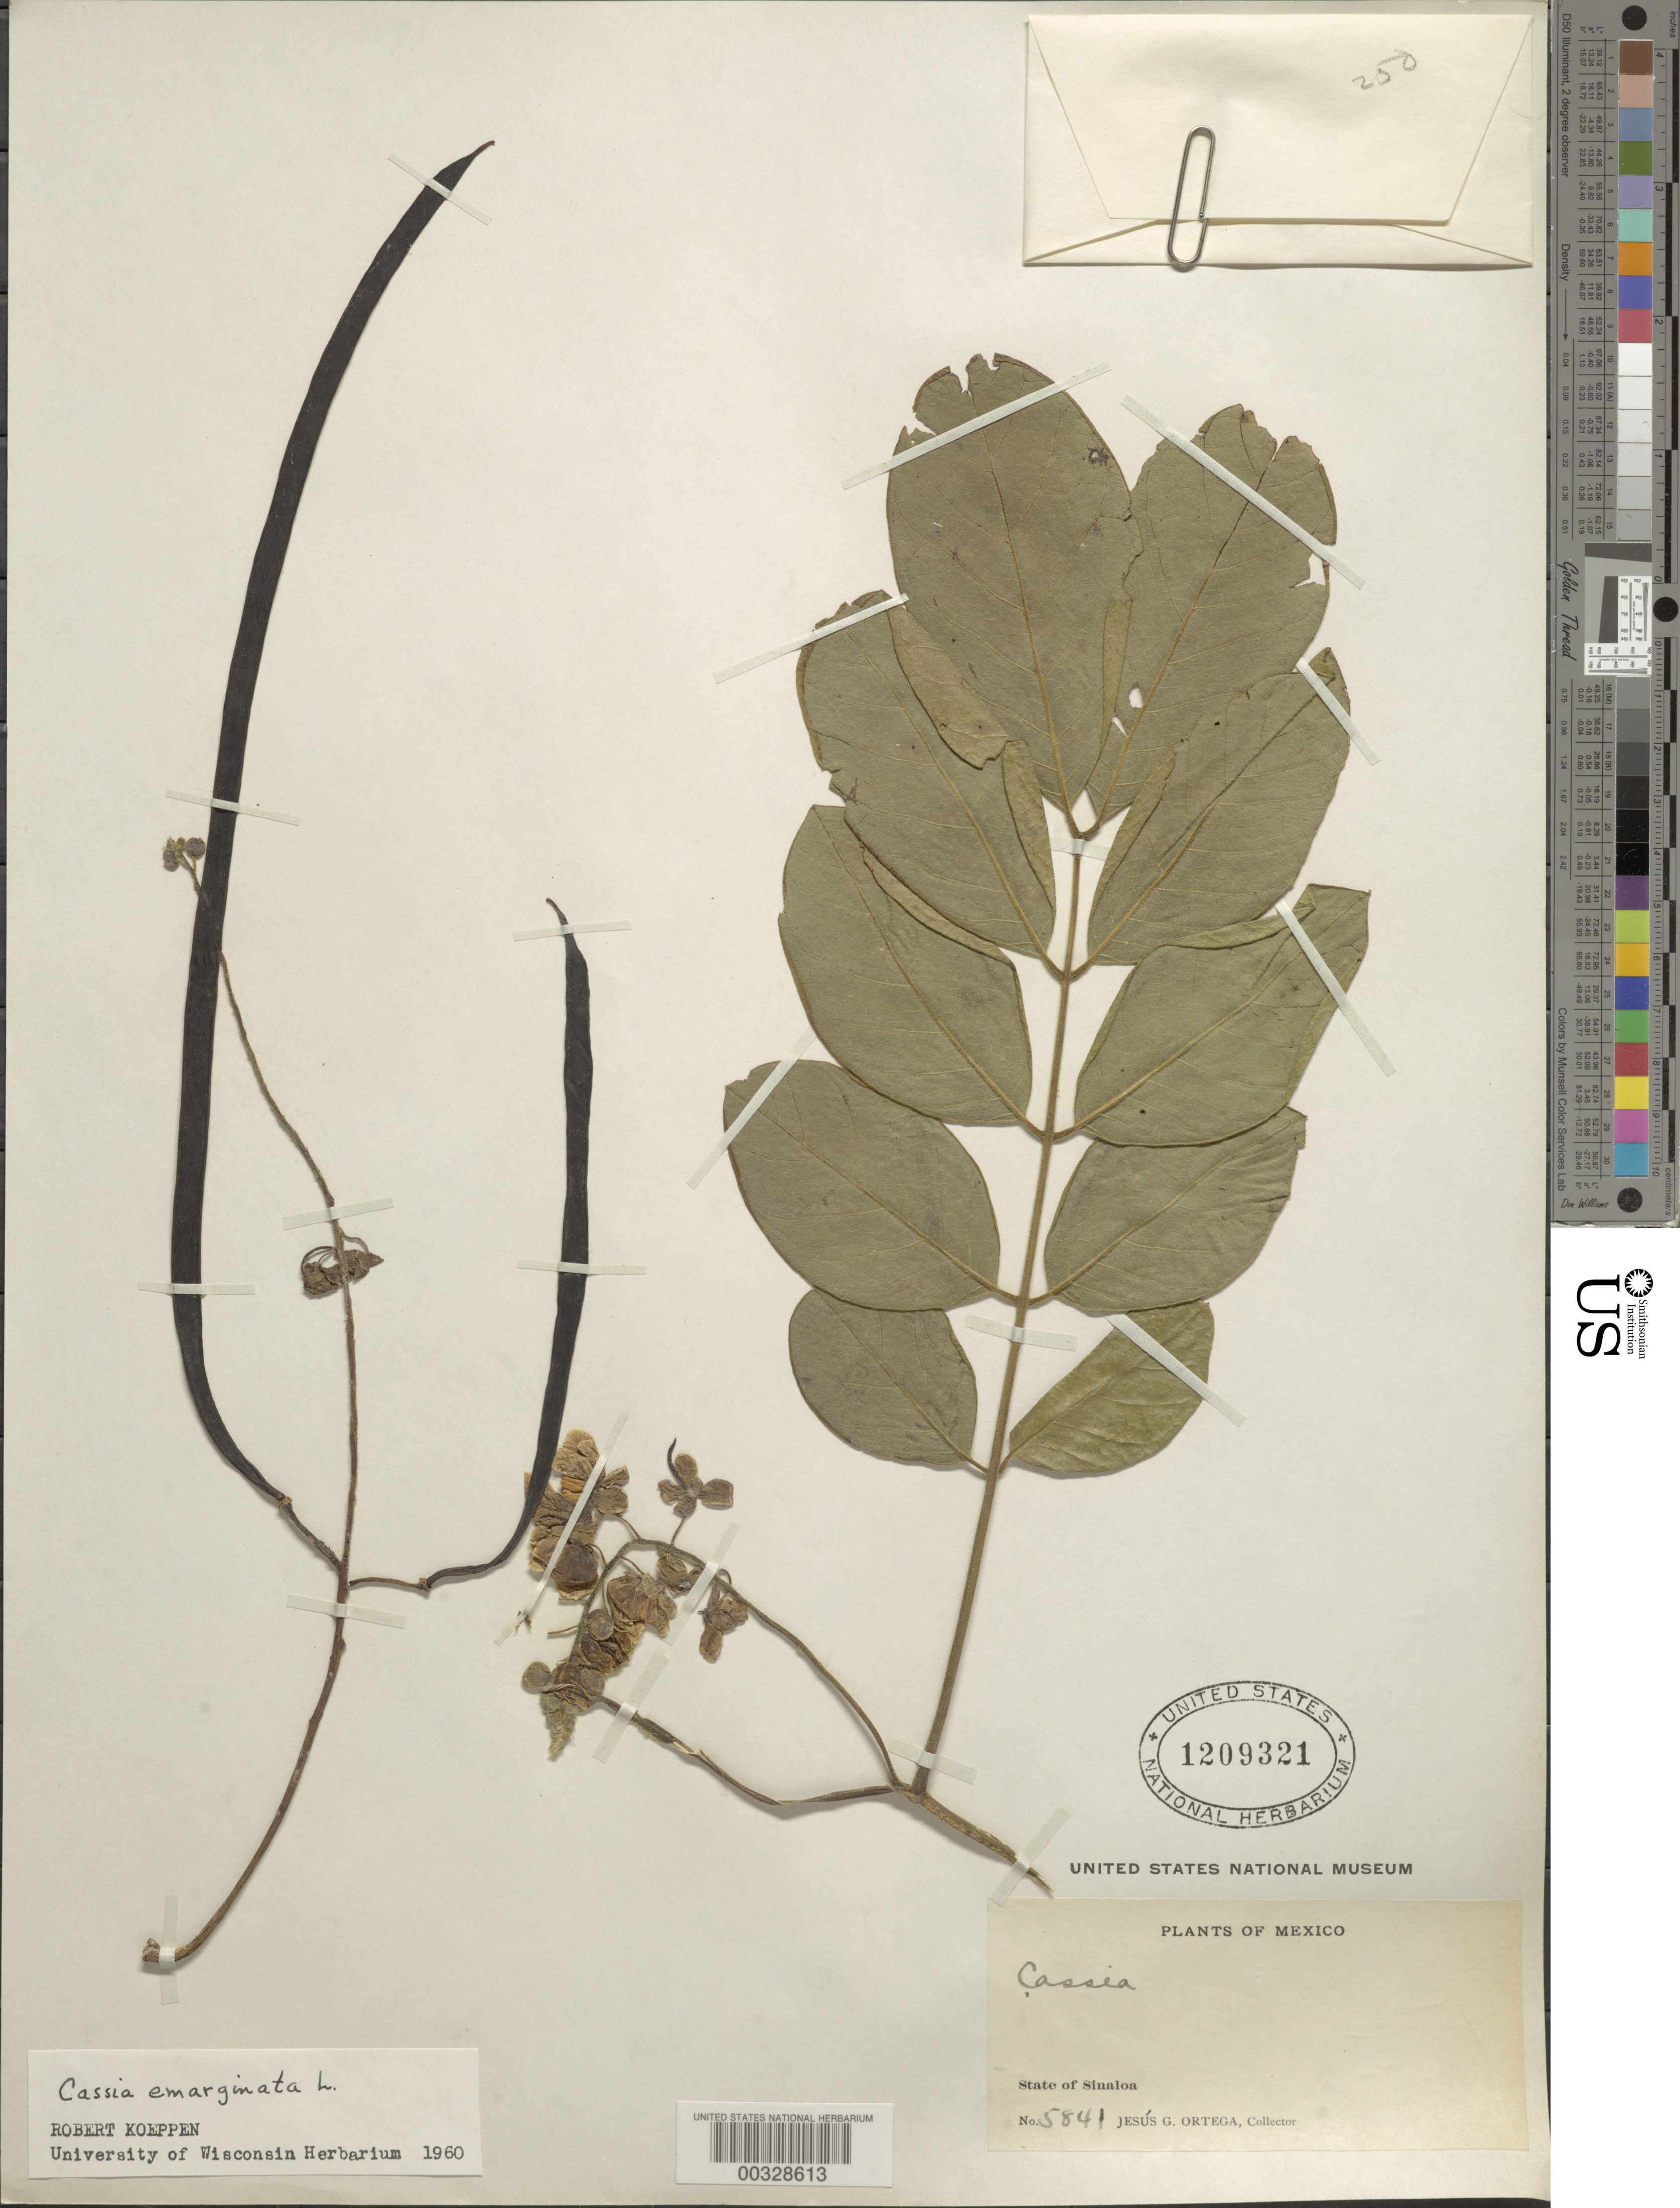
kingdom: Plantae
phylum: Tracheophyta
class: Magnoliopsida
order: Fabales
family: Fabaceae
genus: Senna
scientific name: Senna emarginata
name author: L.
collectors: J. Ortega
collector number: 5841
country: Mexico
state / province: Sinaloa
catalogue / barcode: US 1209321